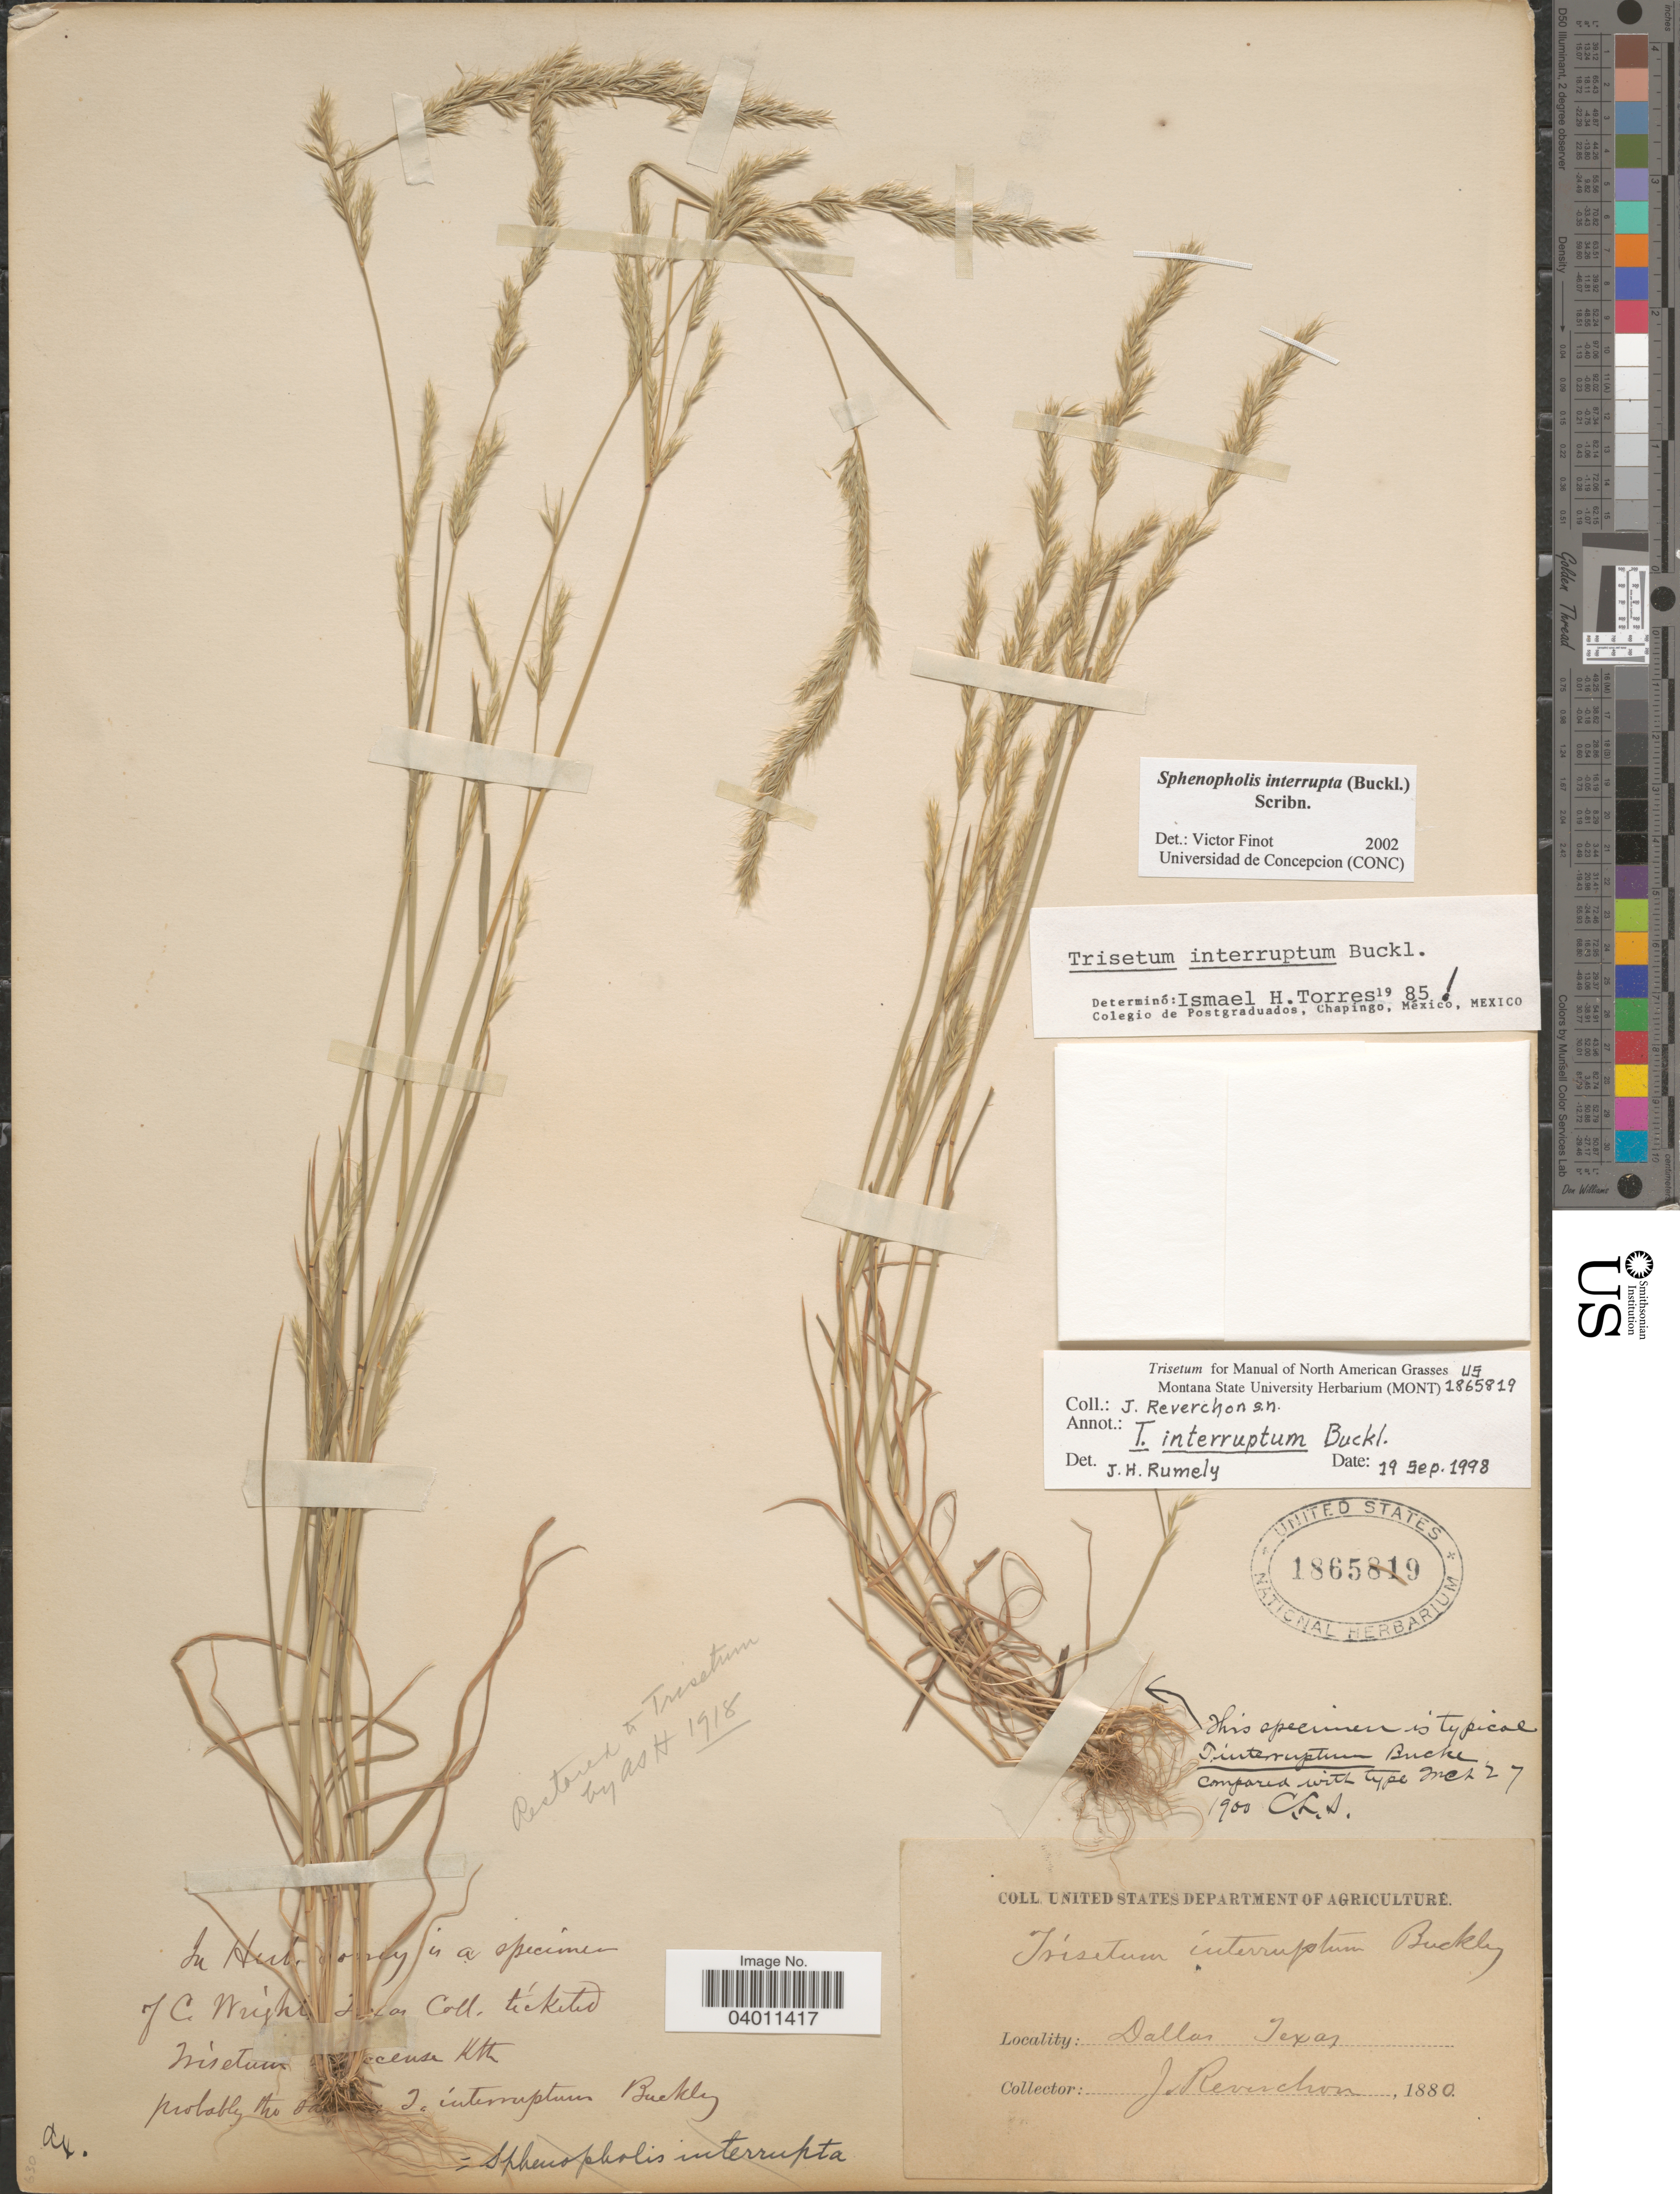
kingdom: Plantae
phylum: Tracheophyta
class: Liliopsida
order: Poales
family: Poaceae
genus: Sphenopholis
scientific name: Sphenopholis interrupta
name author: (Buckley) Scribn.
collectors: J. Reverchon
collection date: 1880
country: United States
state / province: Texas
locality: Dallas.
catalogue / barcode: US 1865819